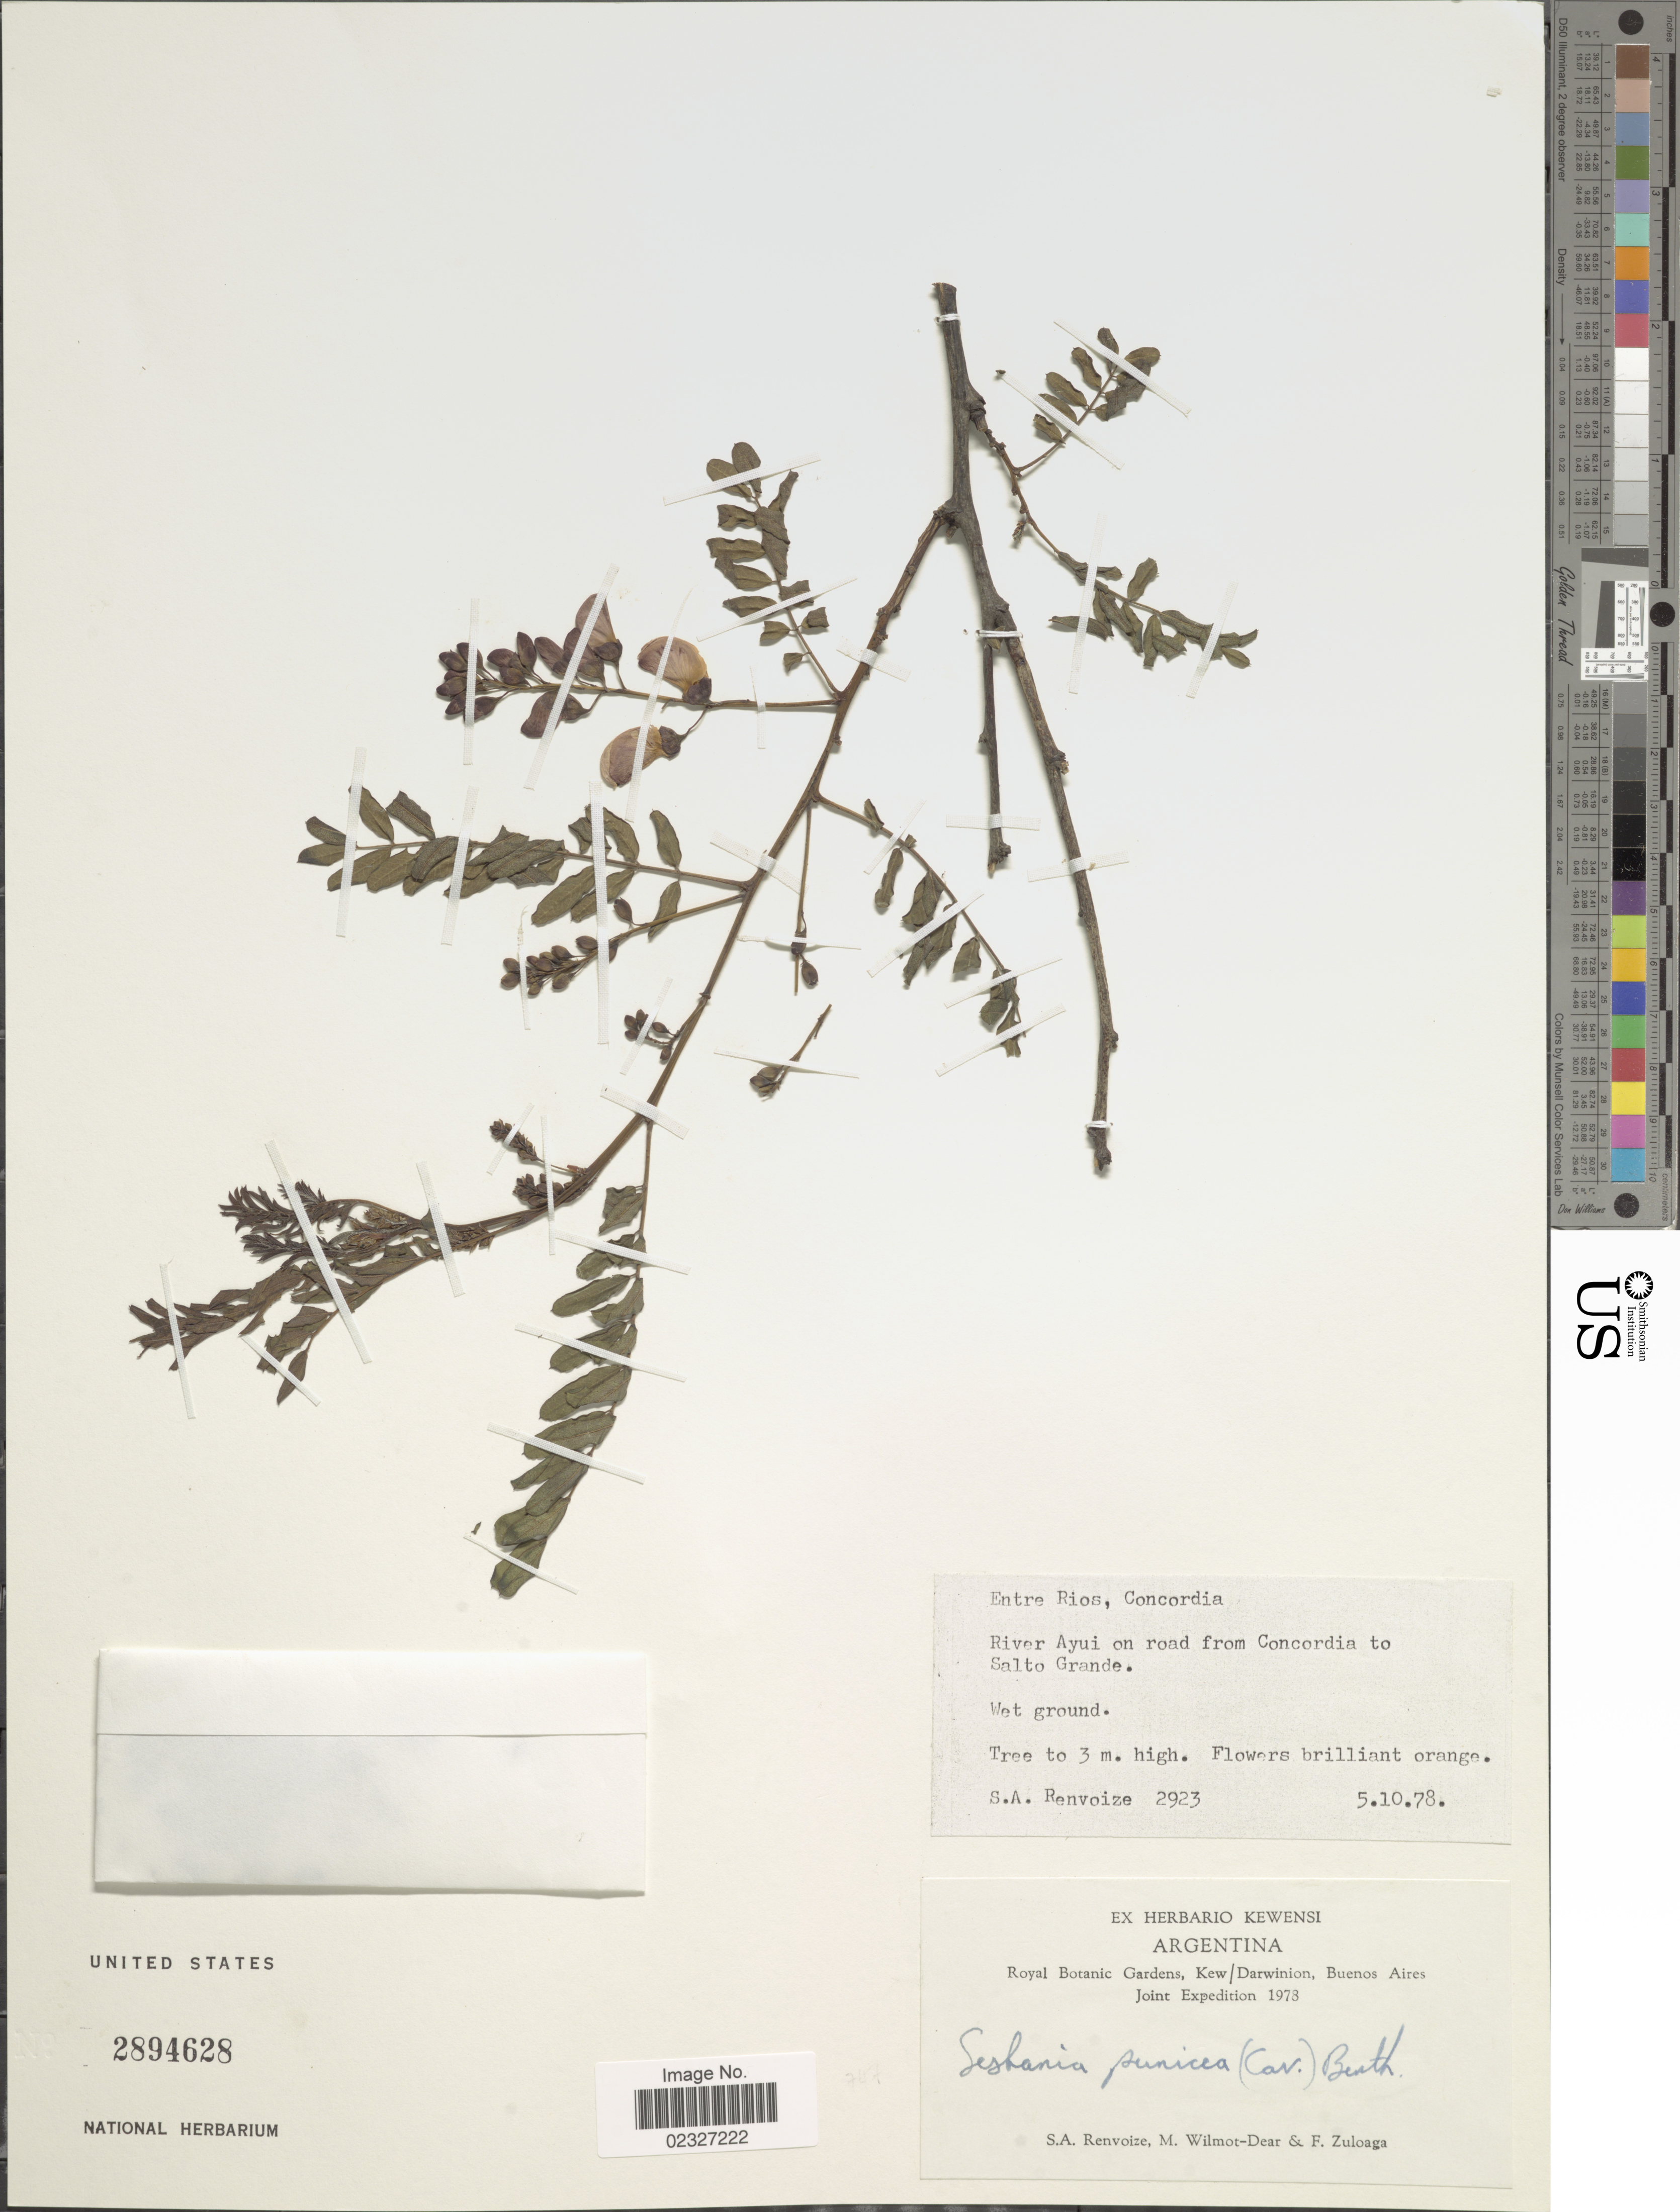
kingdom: Plantae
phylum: Tracheophyta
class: Magnoliopsida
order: Fabales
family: Fabaceae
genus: Sesbania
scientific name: Sesbania punicea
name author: (Cav.) Benth.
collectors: S. A. Renvoize, C. Wilmot-Dear & F. Zuloaga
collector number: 2923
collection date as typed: Transcribed d/m/y: 5/10/78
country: Argentina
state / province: Entre Rios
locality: Concordia, River Ayui on road from Concordia to Salto Grande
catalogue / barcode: US 2894628